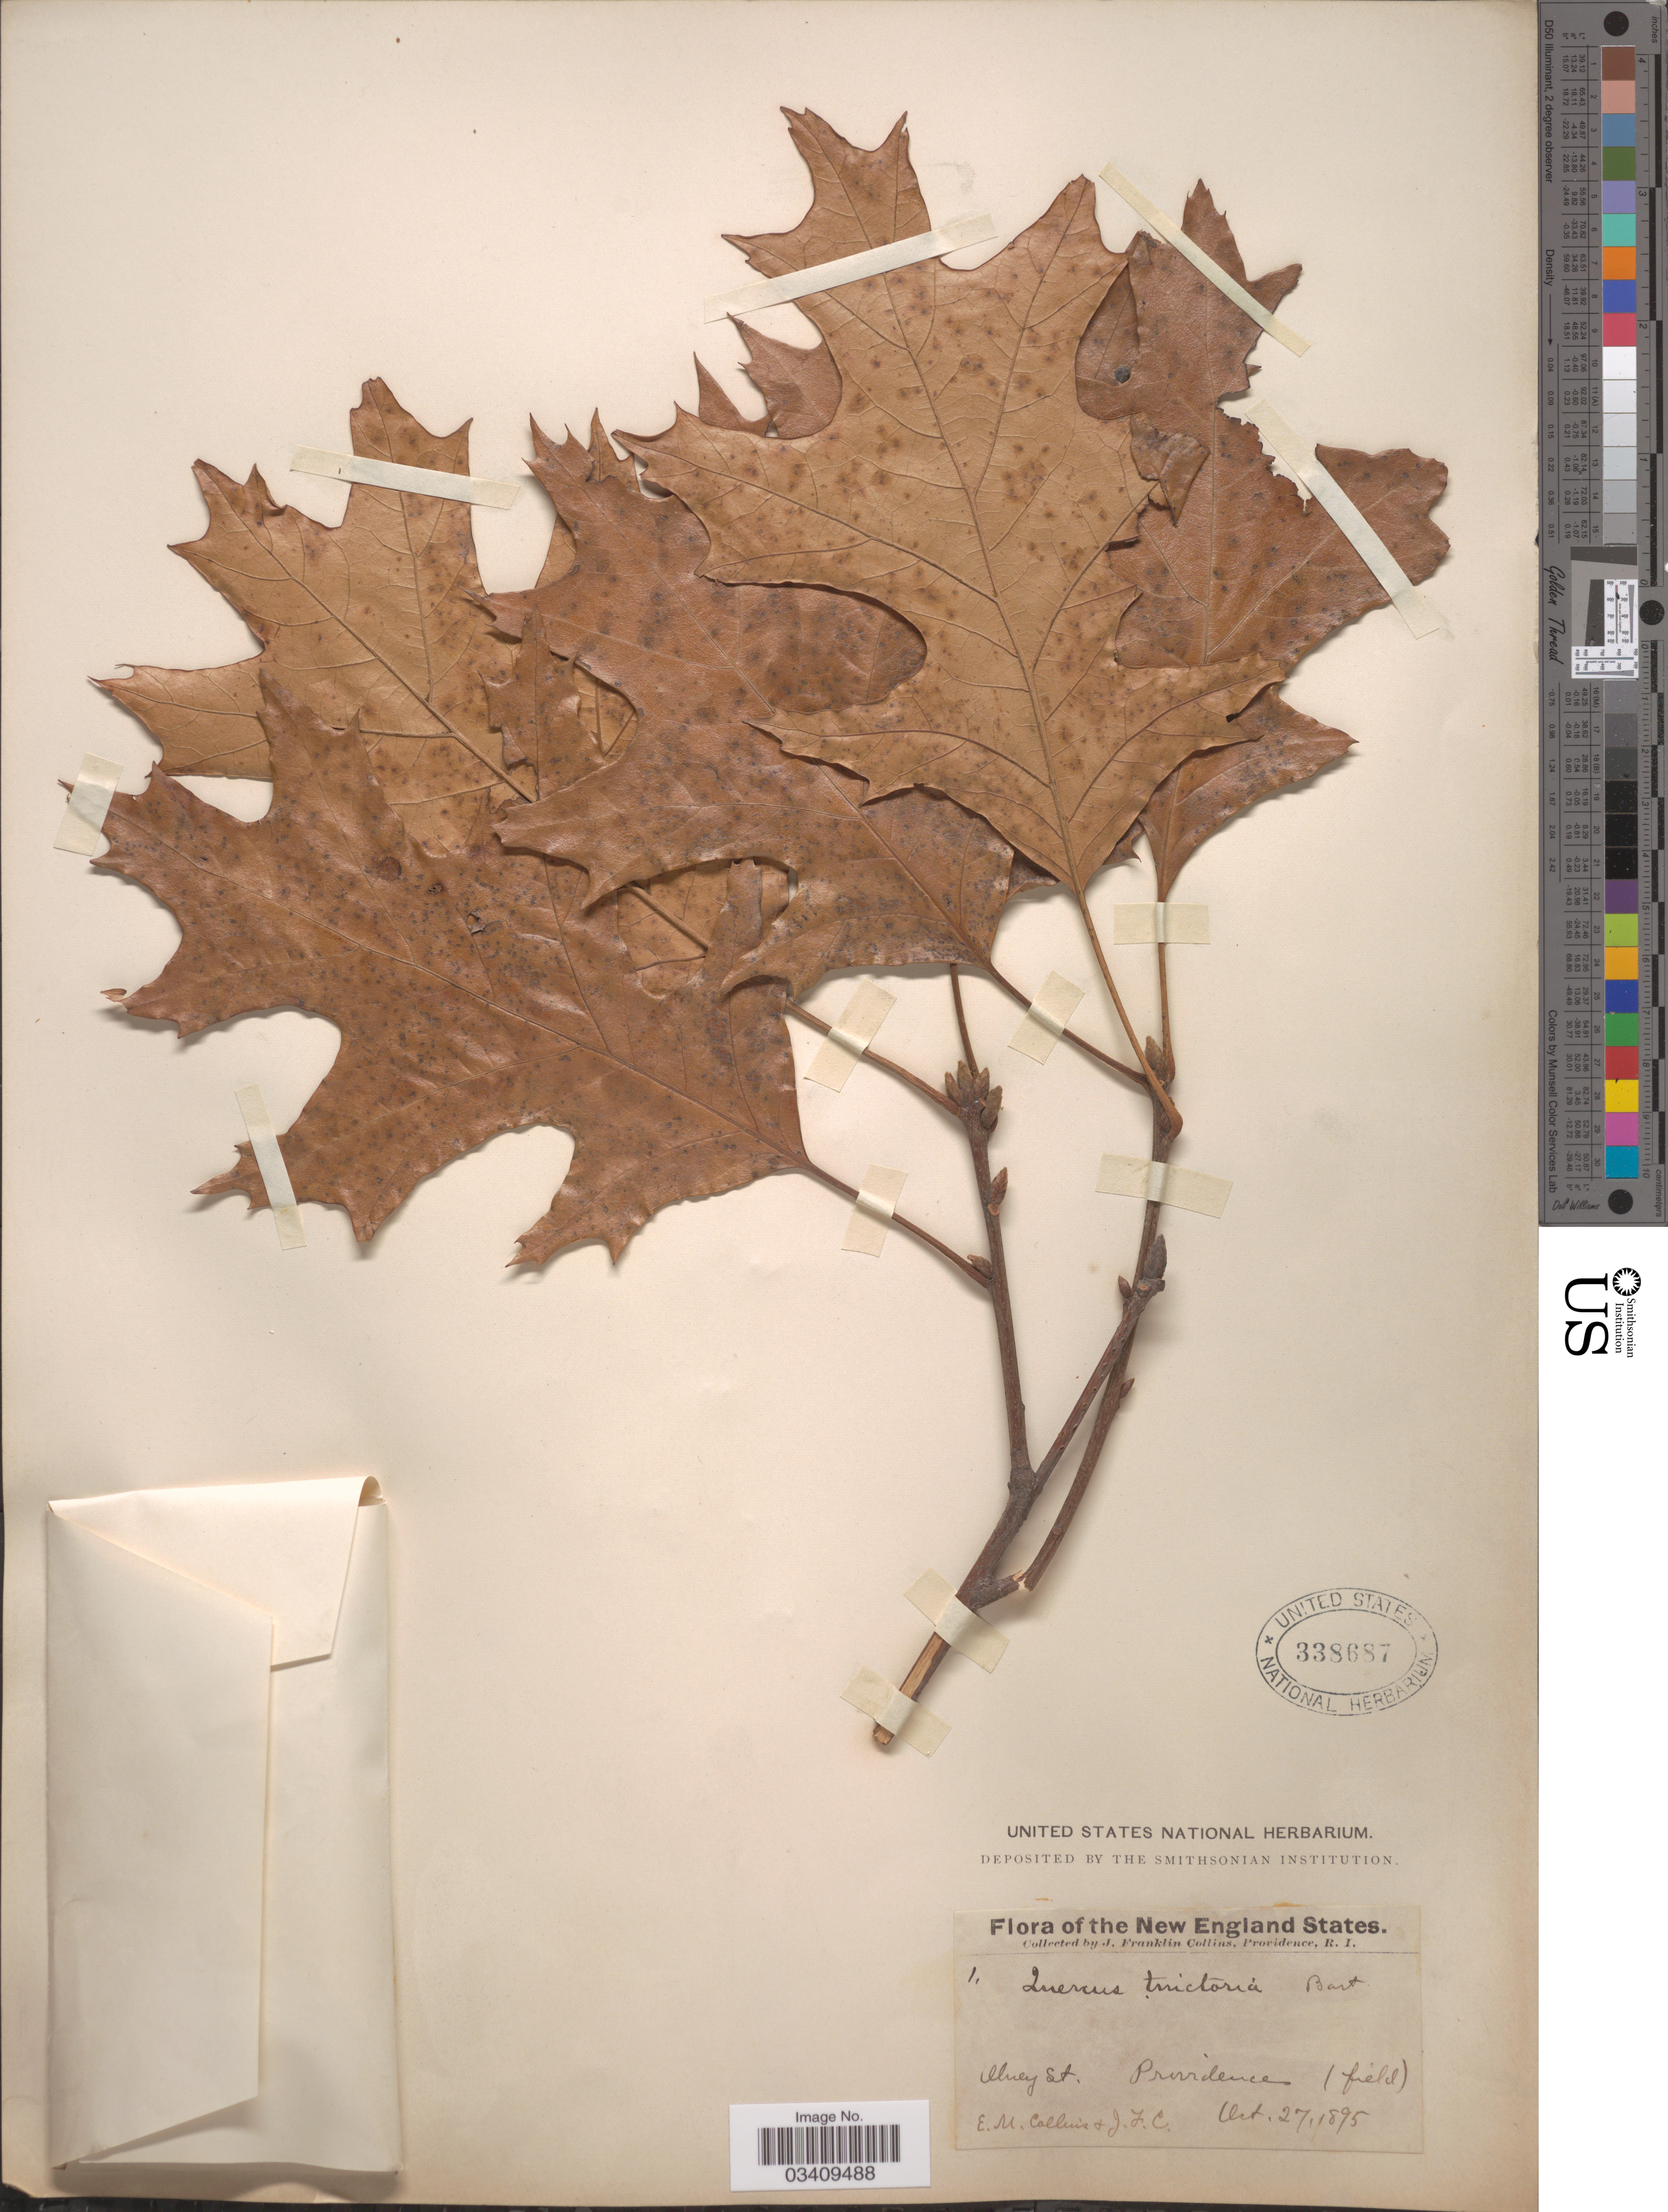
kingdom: Plantae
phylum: Tracheophyta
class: Magnoliopsida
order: Fagales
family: Fagaceae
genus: Quercus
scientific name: Quercus velutina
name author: Lam.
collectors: E. Collins & J. Collins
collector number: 1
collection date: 1895-10-27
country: United States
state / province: Rhode Island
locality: New England States. Olney St. Providence.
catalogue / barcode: US 338687